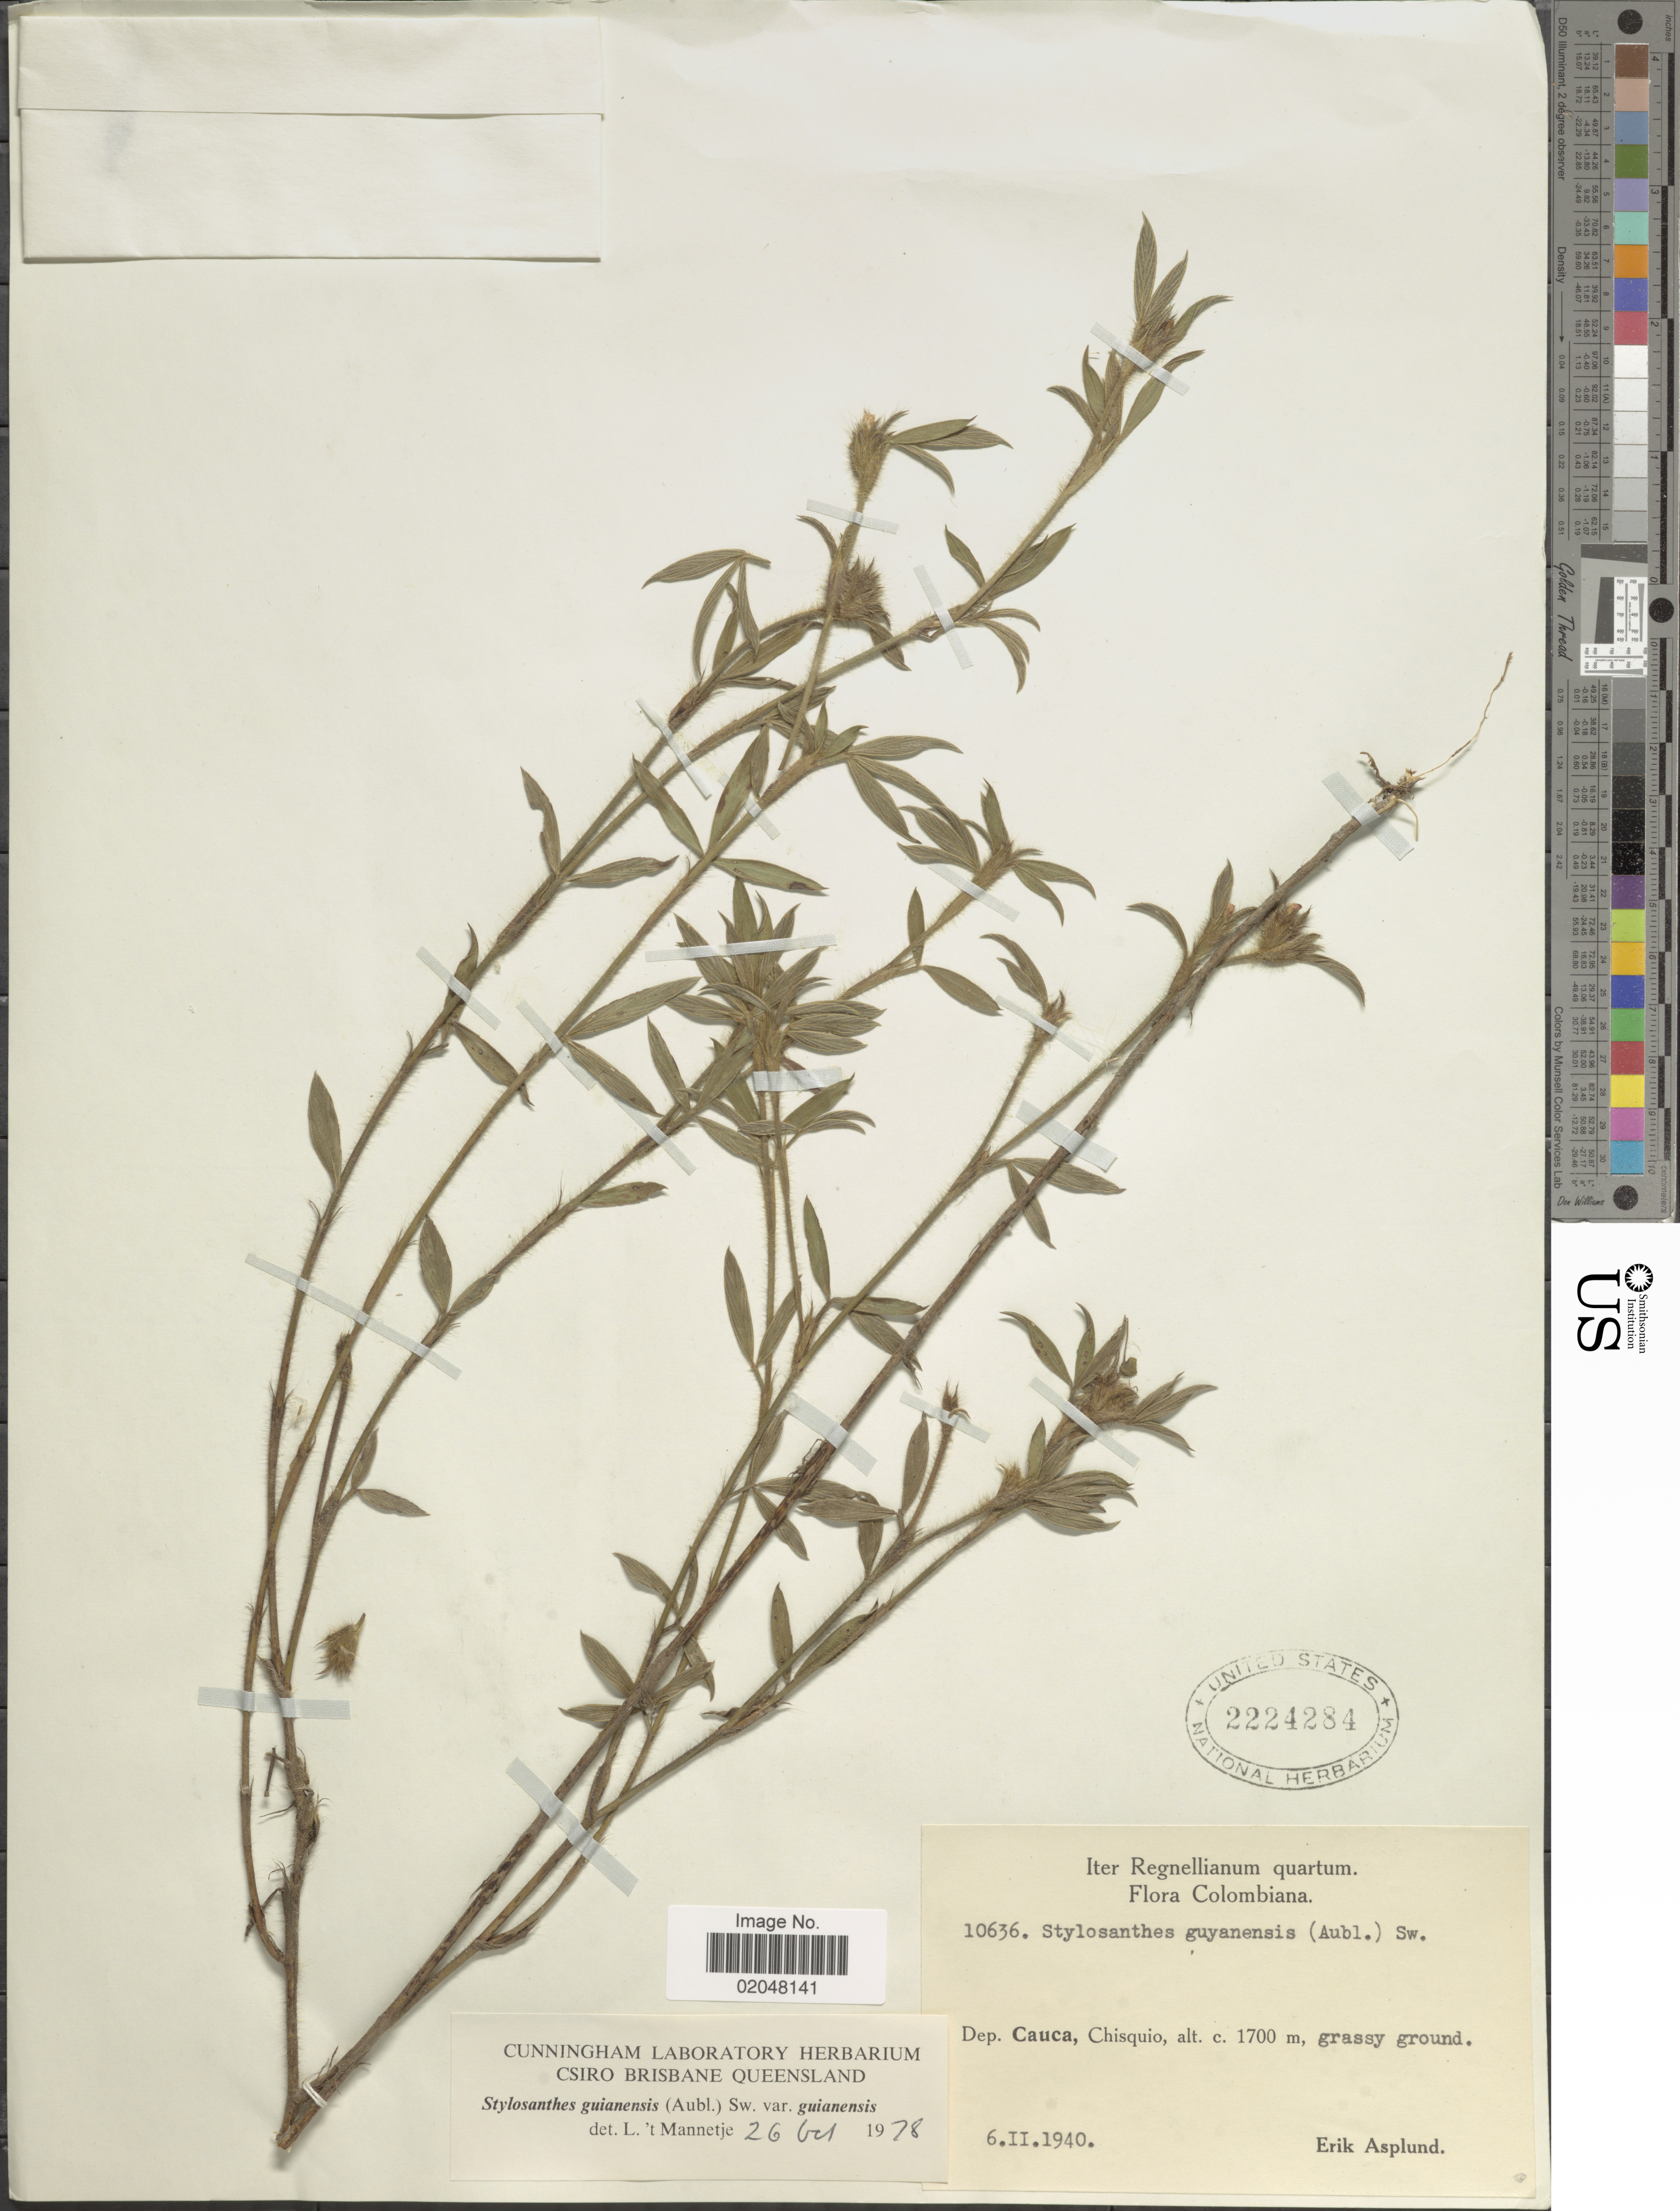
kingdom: Plantae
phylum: Tracheophyta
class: Magnoliopsida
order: Fabales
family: Fabaceae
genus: Stylosanthes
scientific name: Stylosanthes guianensis var. guianensis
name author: (Aubl.) Sw.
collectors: E. Asplund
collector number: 10636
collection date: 1940-02-06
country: Colombia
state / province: Cauca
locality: Chisquio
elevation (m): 1700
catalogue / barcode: US 2224284